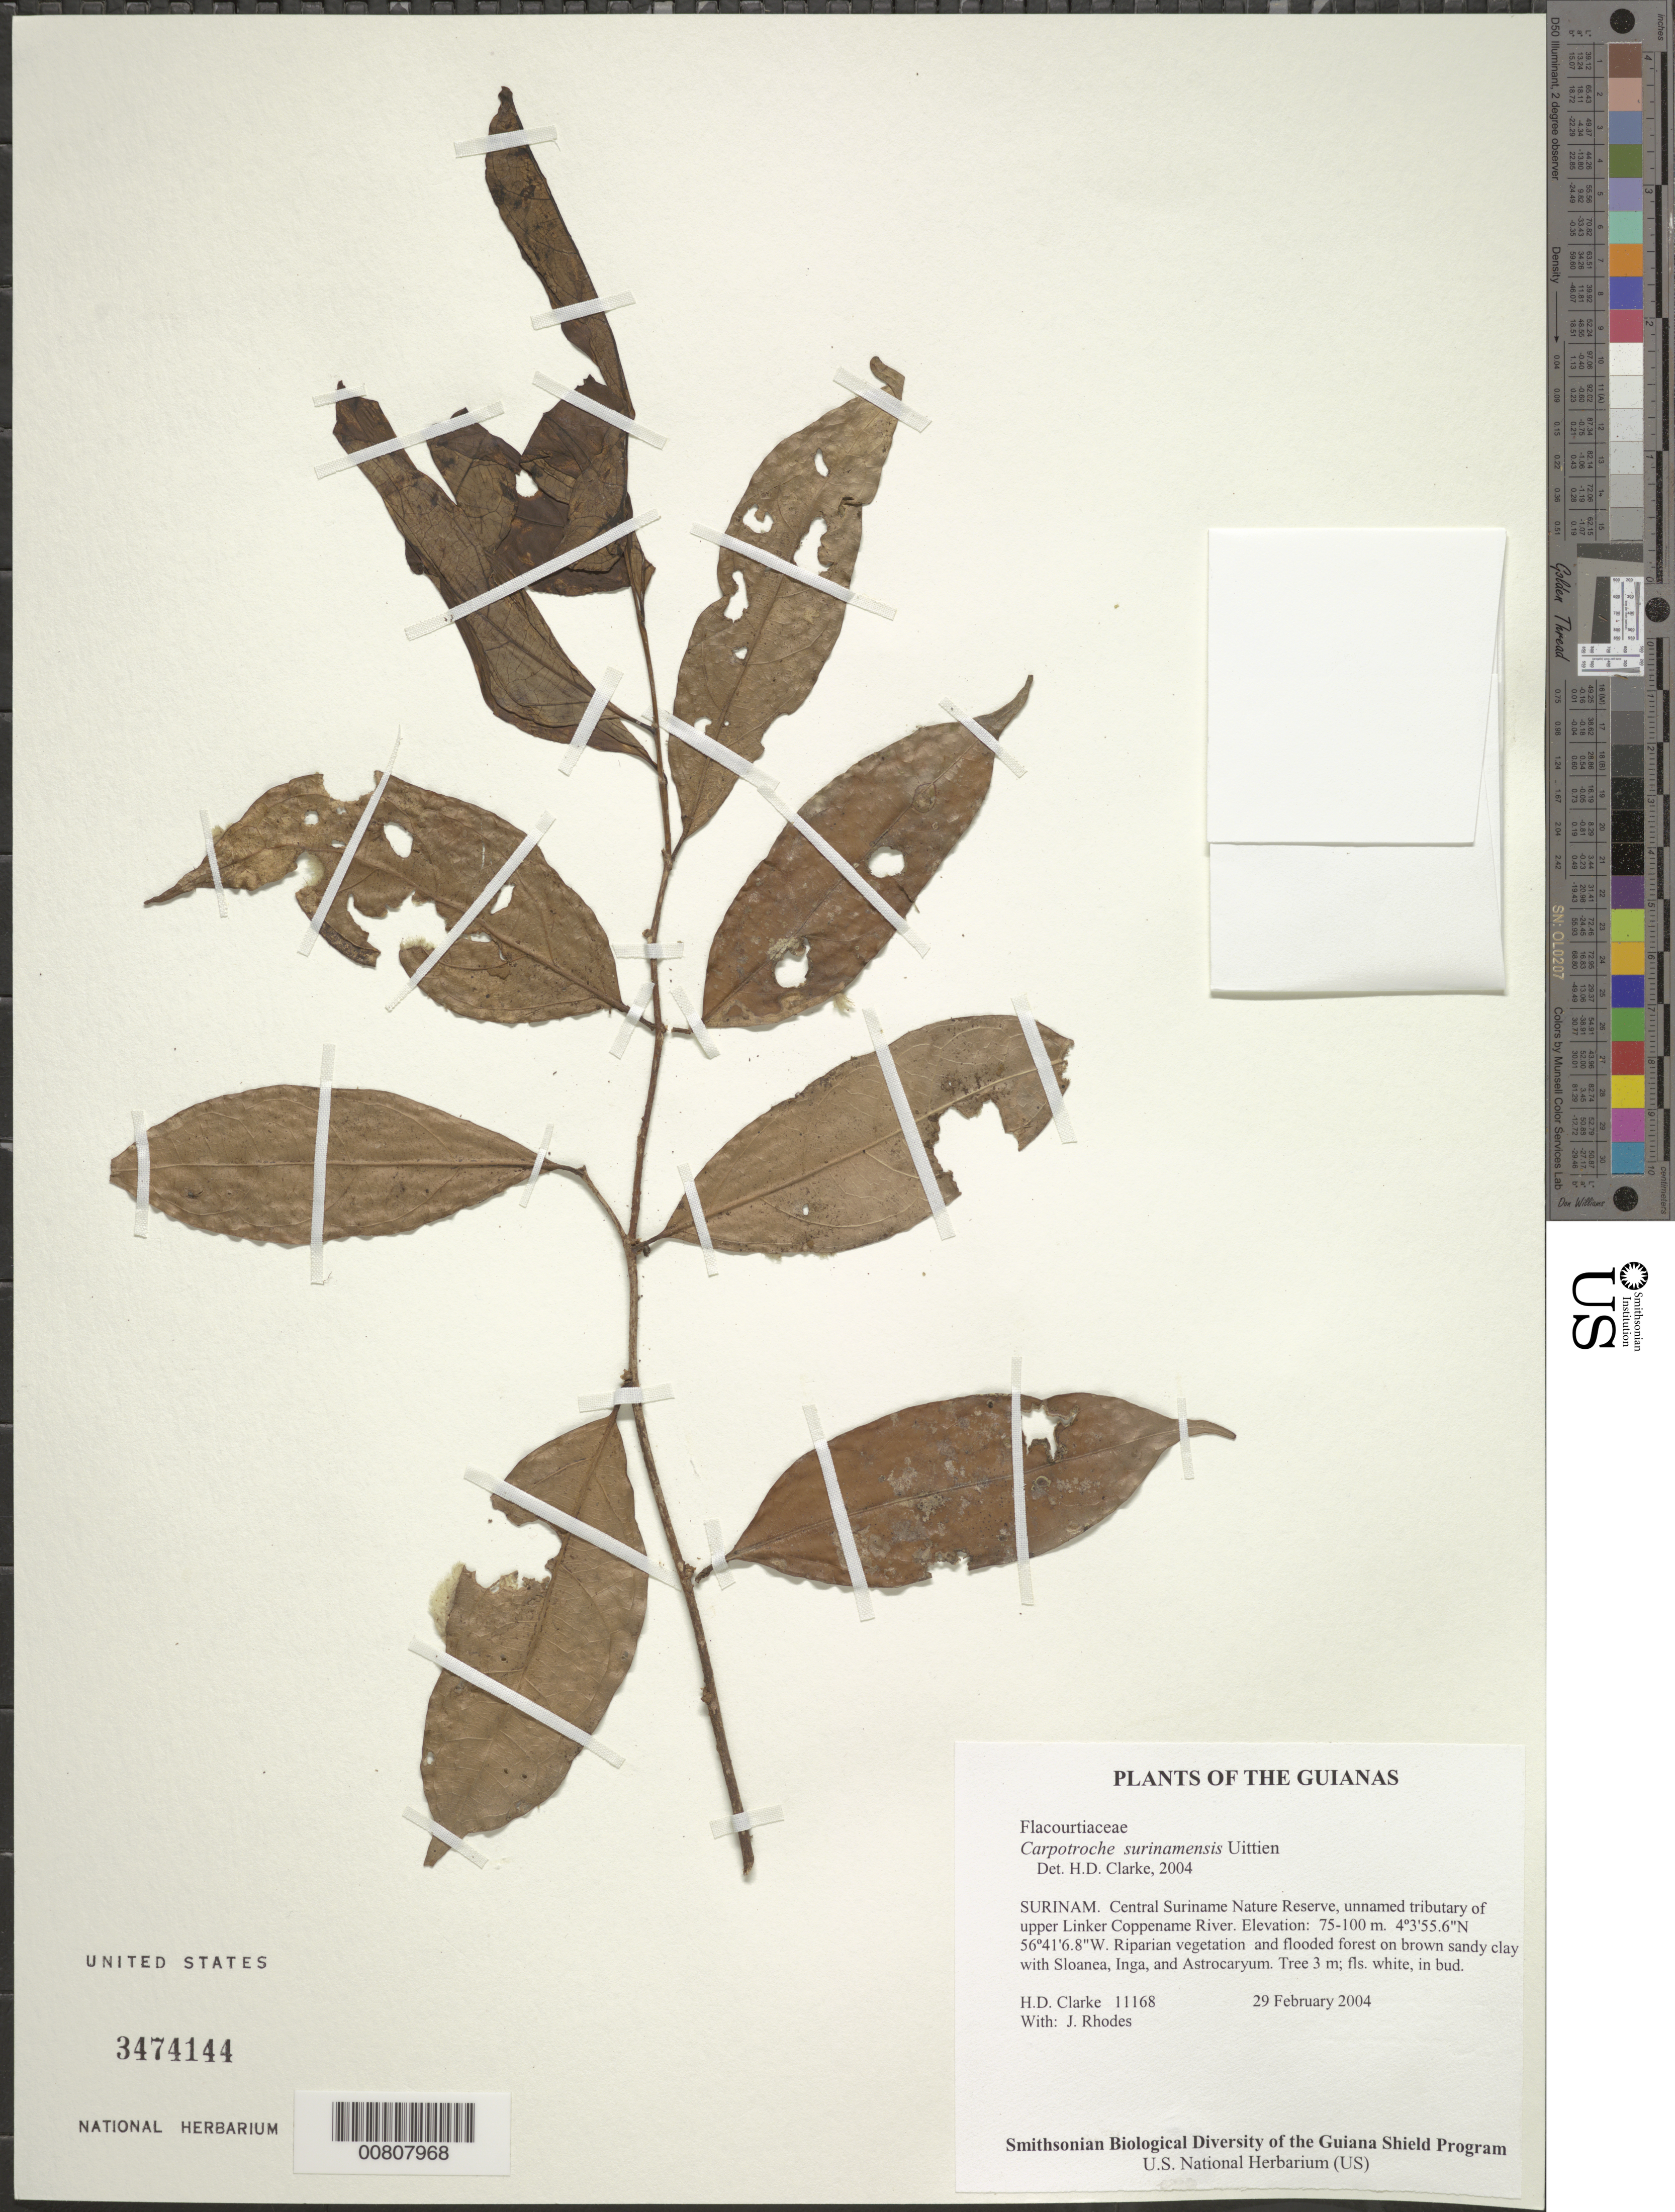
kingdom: Plantae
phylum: Tracheophyta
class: Magnoliopsida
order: Malpighiales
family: Achariaceae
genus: Carpotroche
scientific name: Carpotroche surinamensis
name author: Uittien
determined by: Clarke, H. D., University of North Carolina (Asheville)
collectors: H. D. Clarke & J. Rhodes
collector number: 11168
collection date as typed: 29 February 2004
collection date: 2004-02-29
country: Suriname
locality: Central Suriname Nature Reserve, unnamed tributary of upper Linker Coppename River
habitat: Riparian vegetation and flooded forest on brown sandy clay with Sloanea, Inga, and Astrocaryum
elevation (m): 75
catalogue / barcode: US 3474144